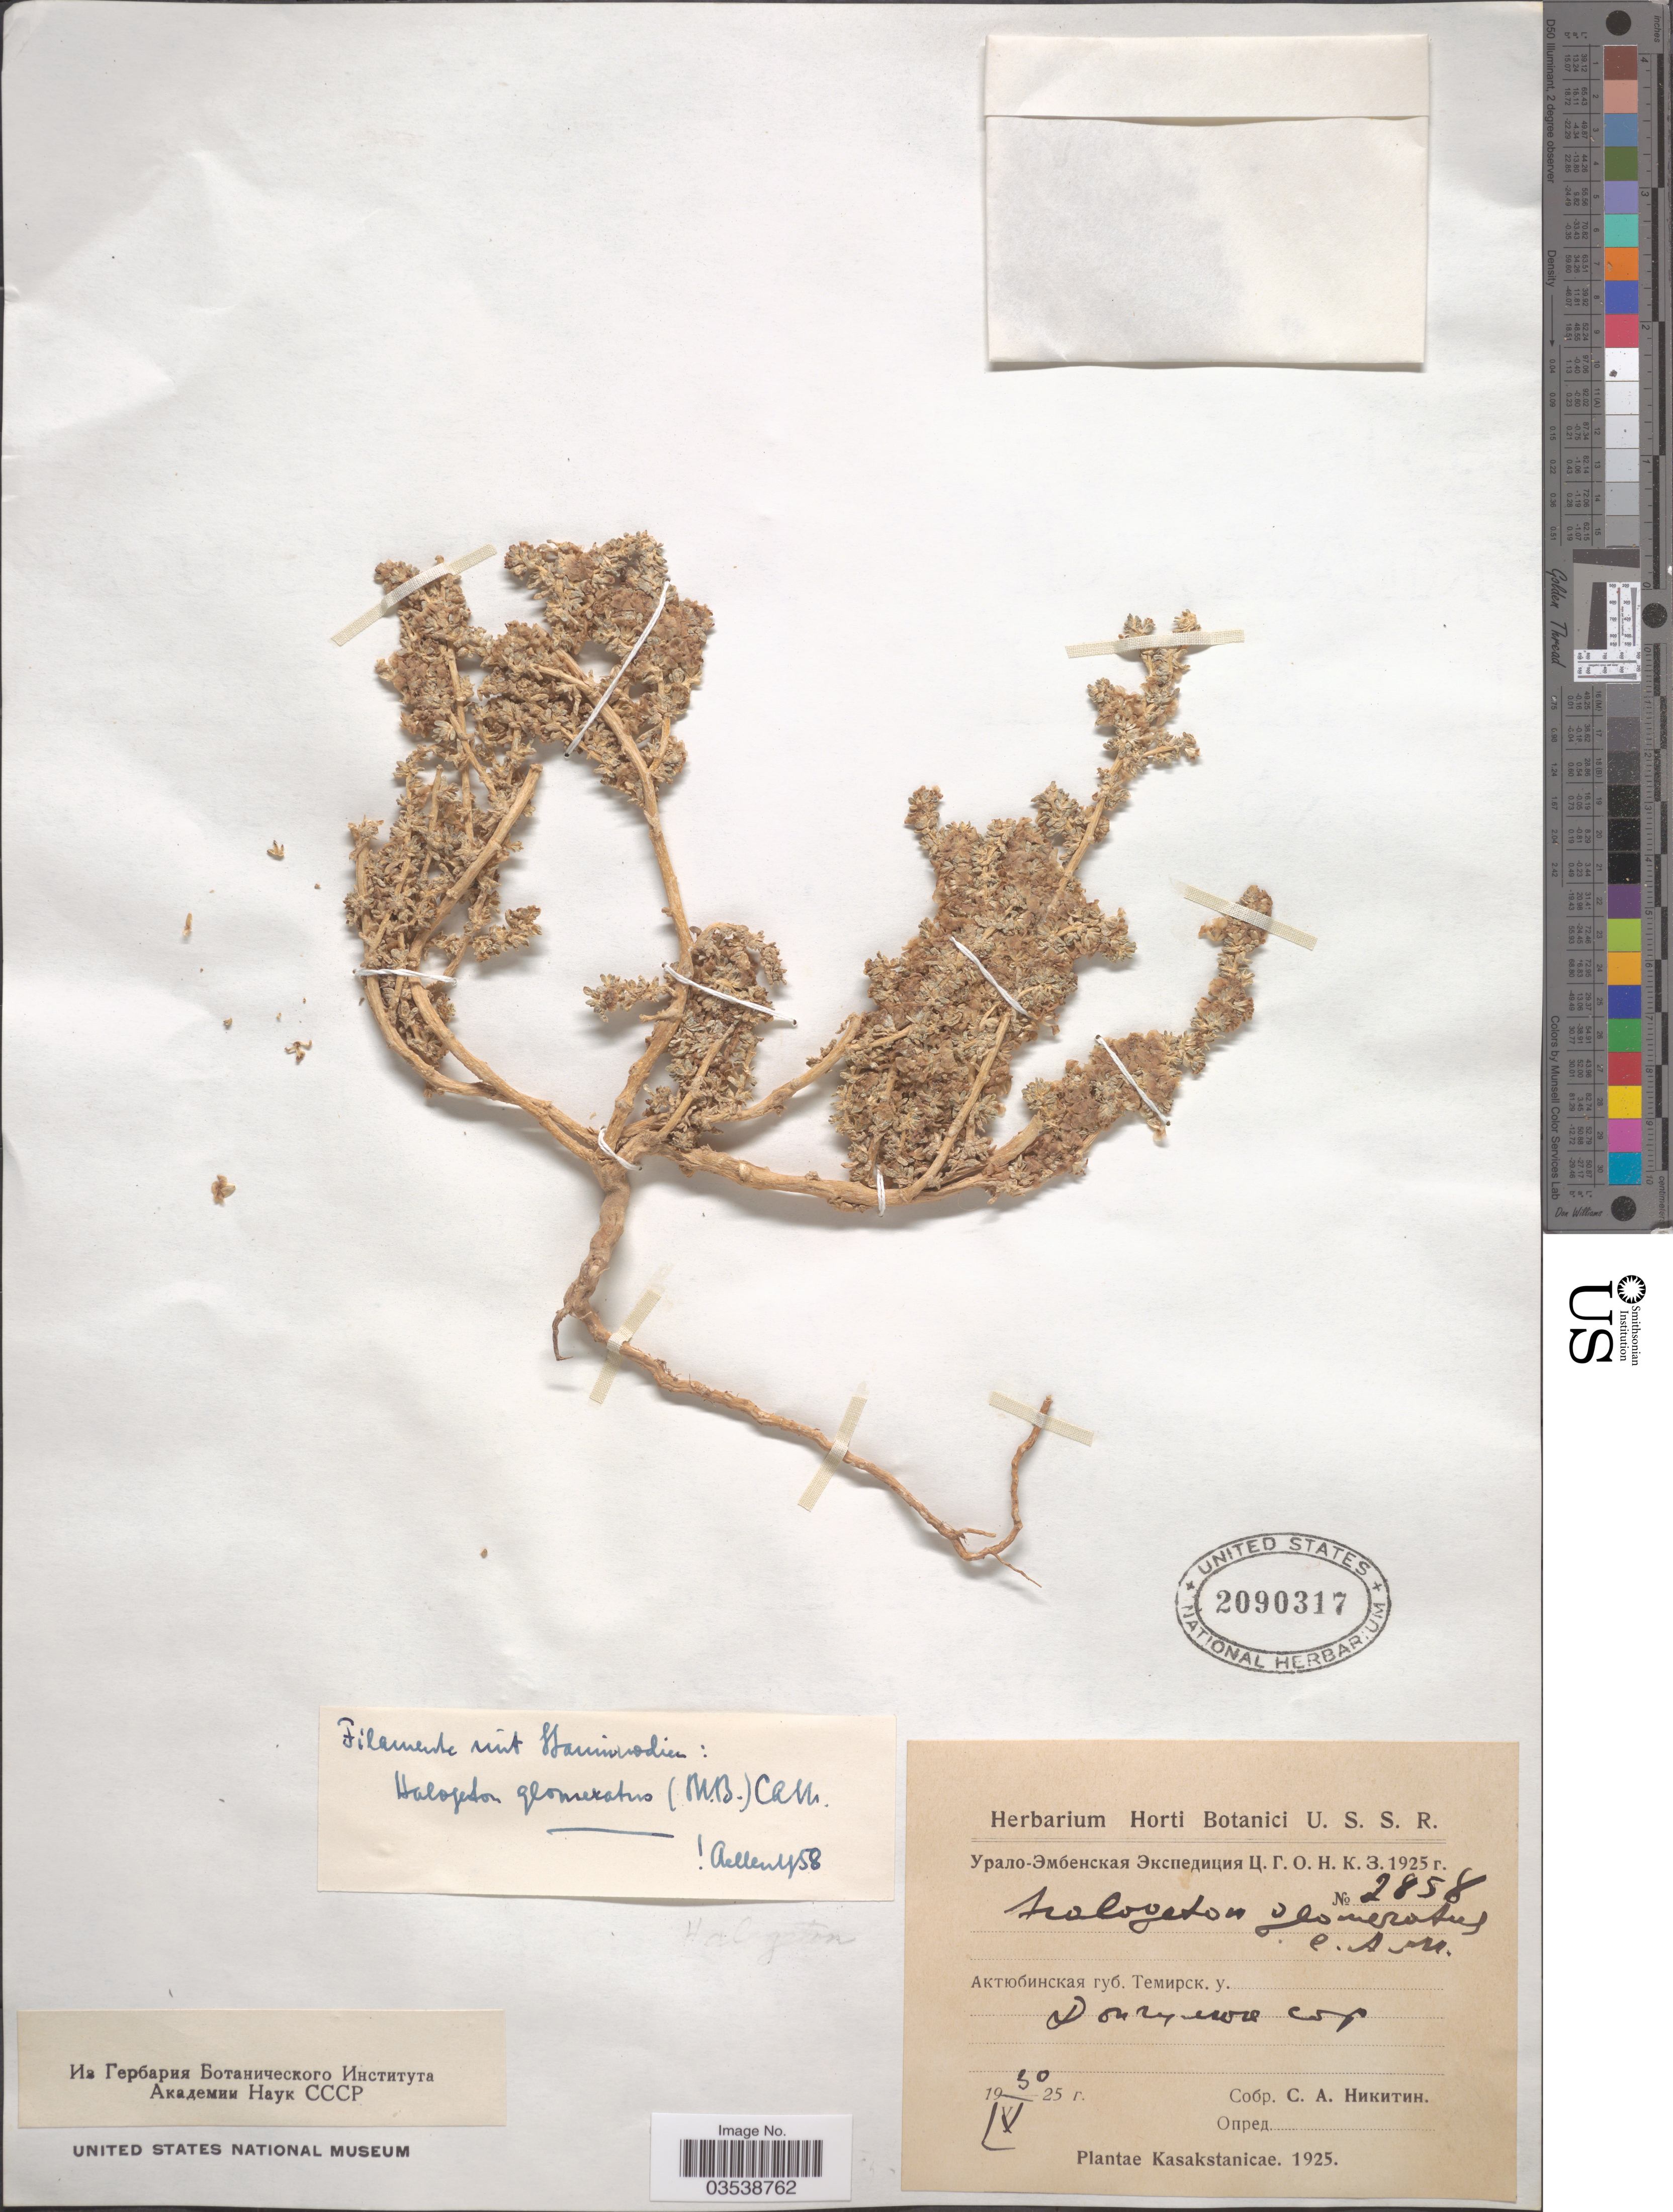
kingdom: Plantae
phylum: Tracheophyta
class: Magnoliopsida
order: Caryophyllales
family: Amaranthaceae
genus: Halogeton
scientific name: Halogeton glomeratus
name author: (M. Bieb.) C.A. Mey.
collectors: S. Nikitin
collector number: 2858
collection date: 1925-09-30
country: Kazakhstan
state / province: Aqtobe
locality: Temir Audany.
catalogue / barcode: US 2090317